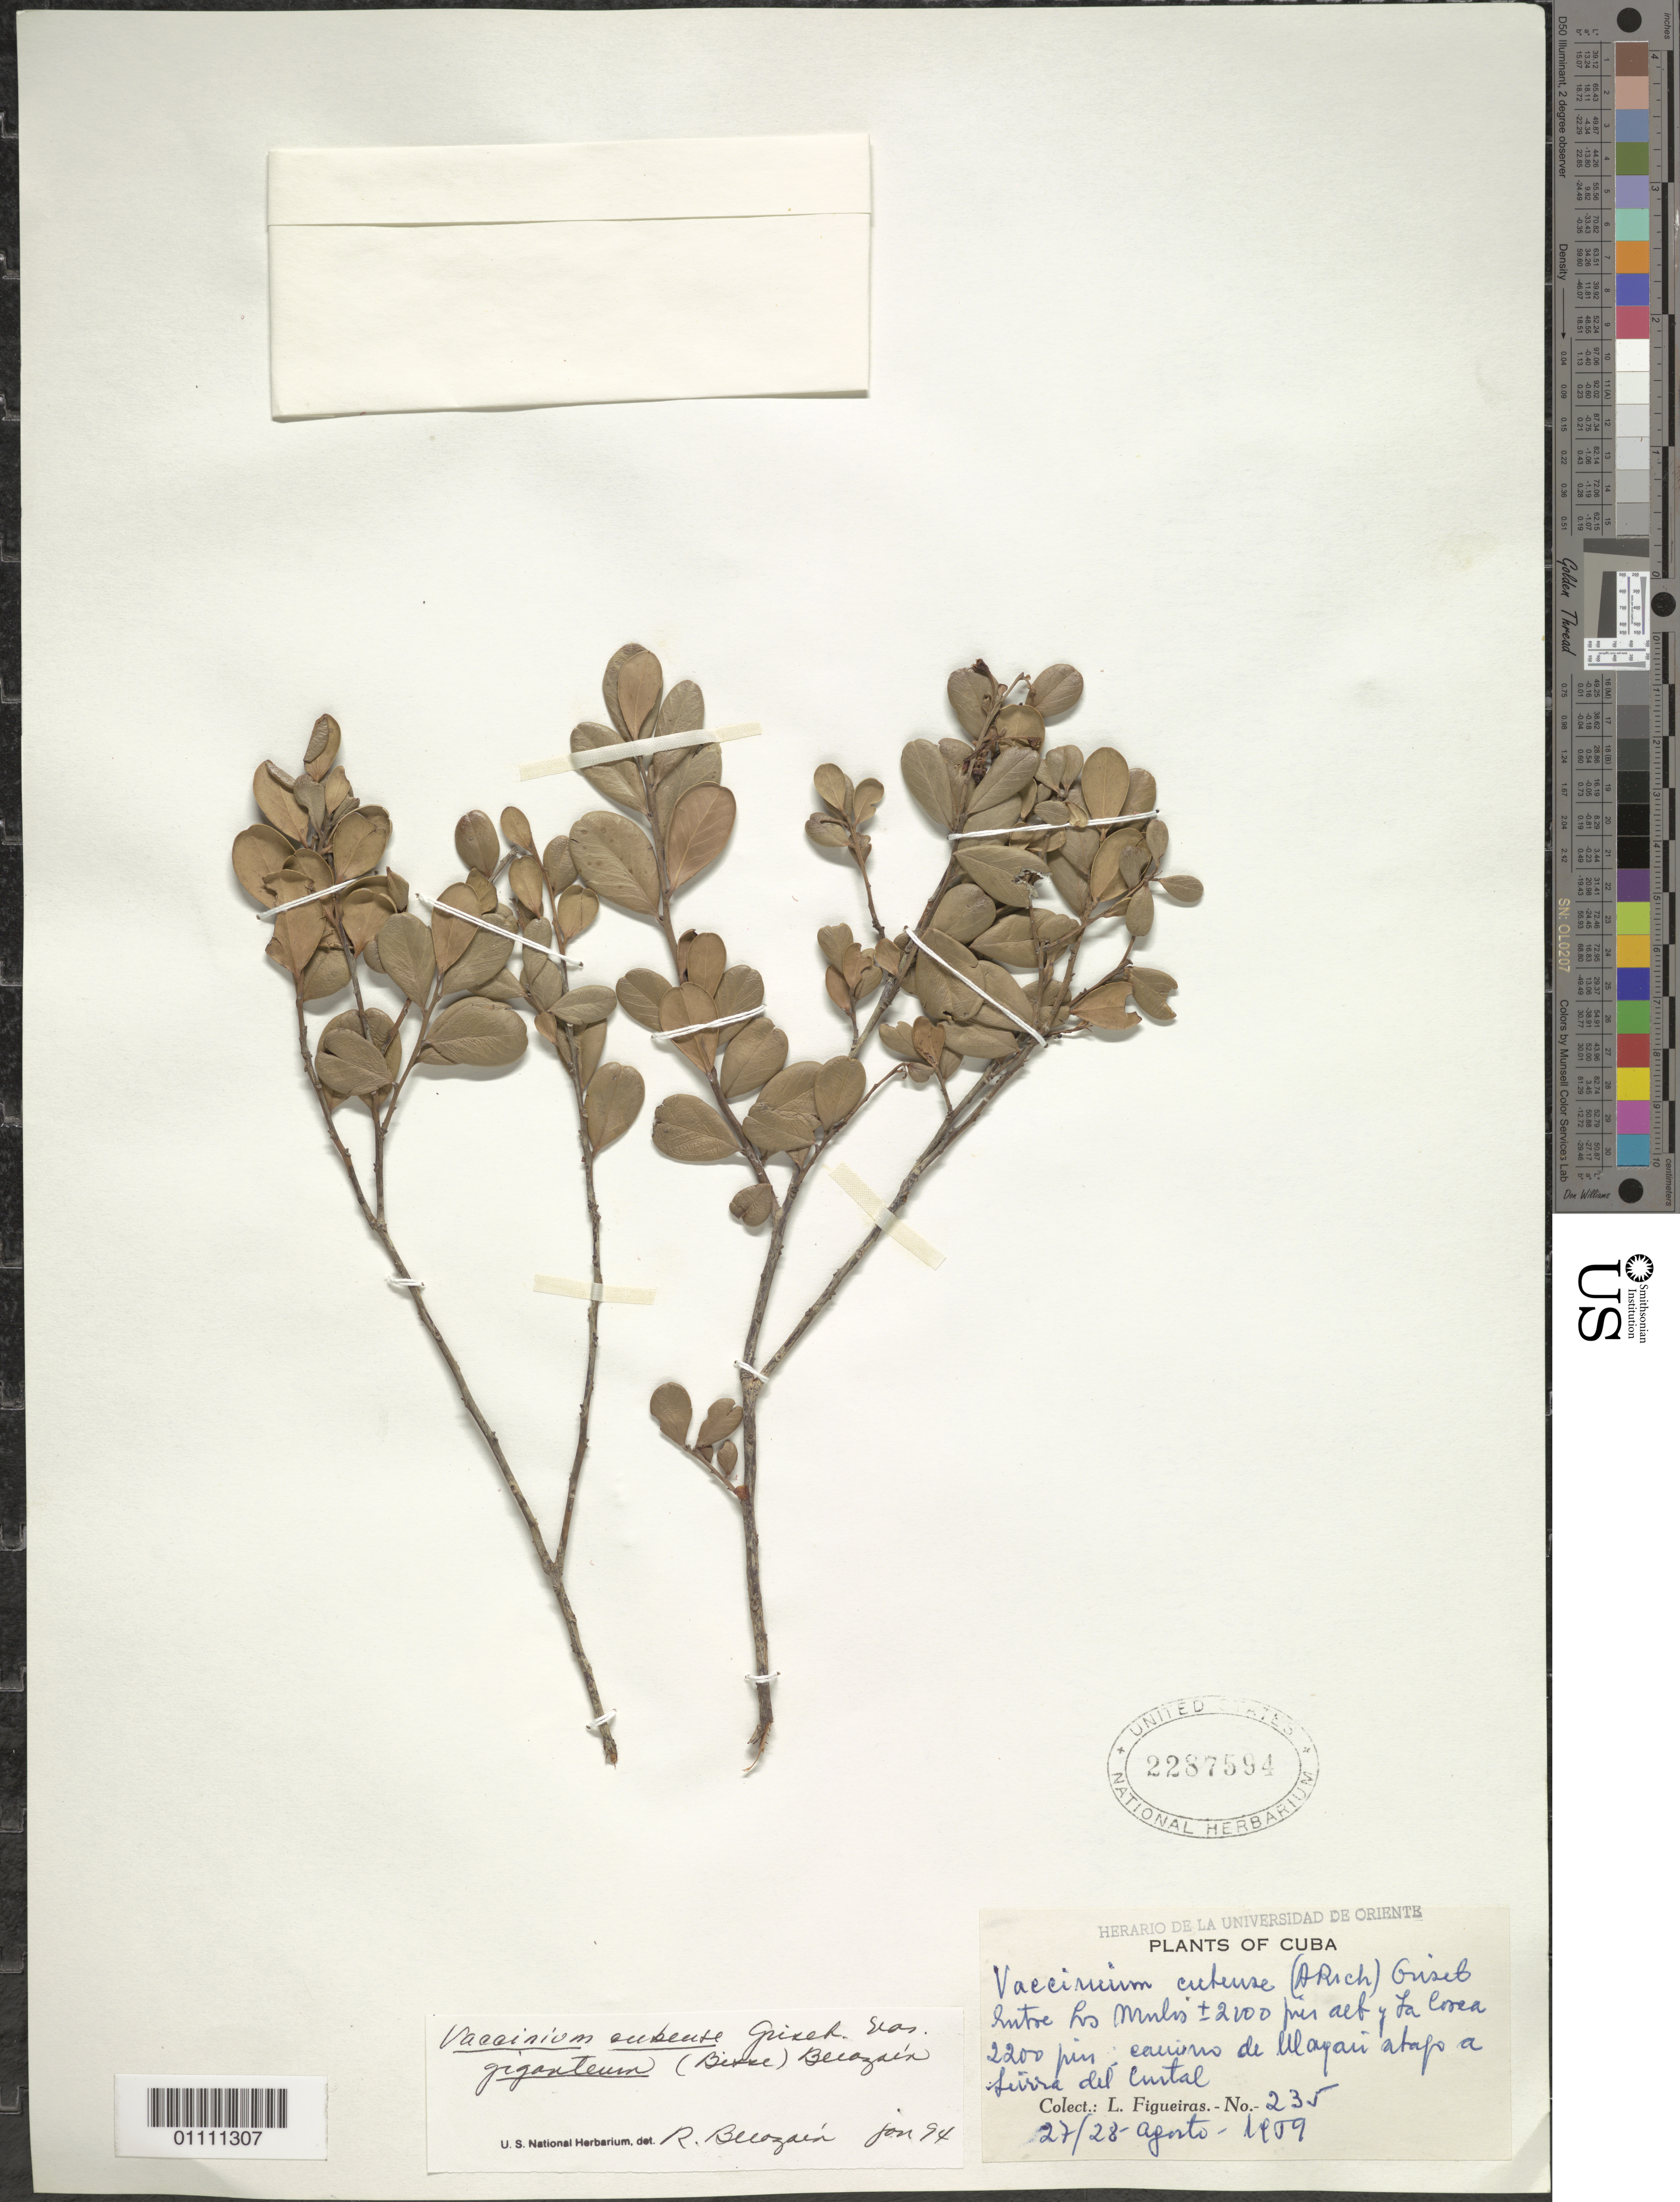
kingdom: Plantae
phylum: Tracheophyta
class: Magnoliopsida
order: Ericales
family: Ericaceae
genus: Vaccinium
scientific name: Vaccinium cubense var. giganteum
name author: (Bisse) R. Berazaín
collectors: M. López Figueiras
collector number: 235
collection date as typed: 27 Aug 1909 and 28 Aug 1909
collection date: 1909-08-27,1909-08-28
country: Cuba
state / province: Santiago de Cuba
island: Cuba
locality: Entre Los Mulis, La Corea eauiris de Illagair atafs a Sierra del Cuital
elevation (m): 2100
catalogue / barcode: US 2287594